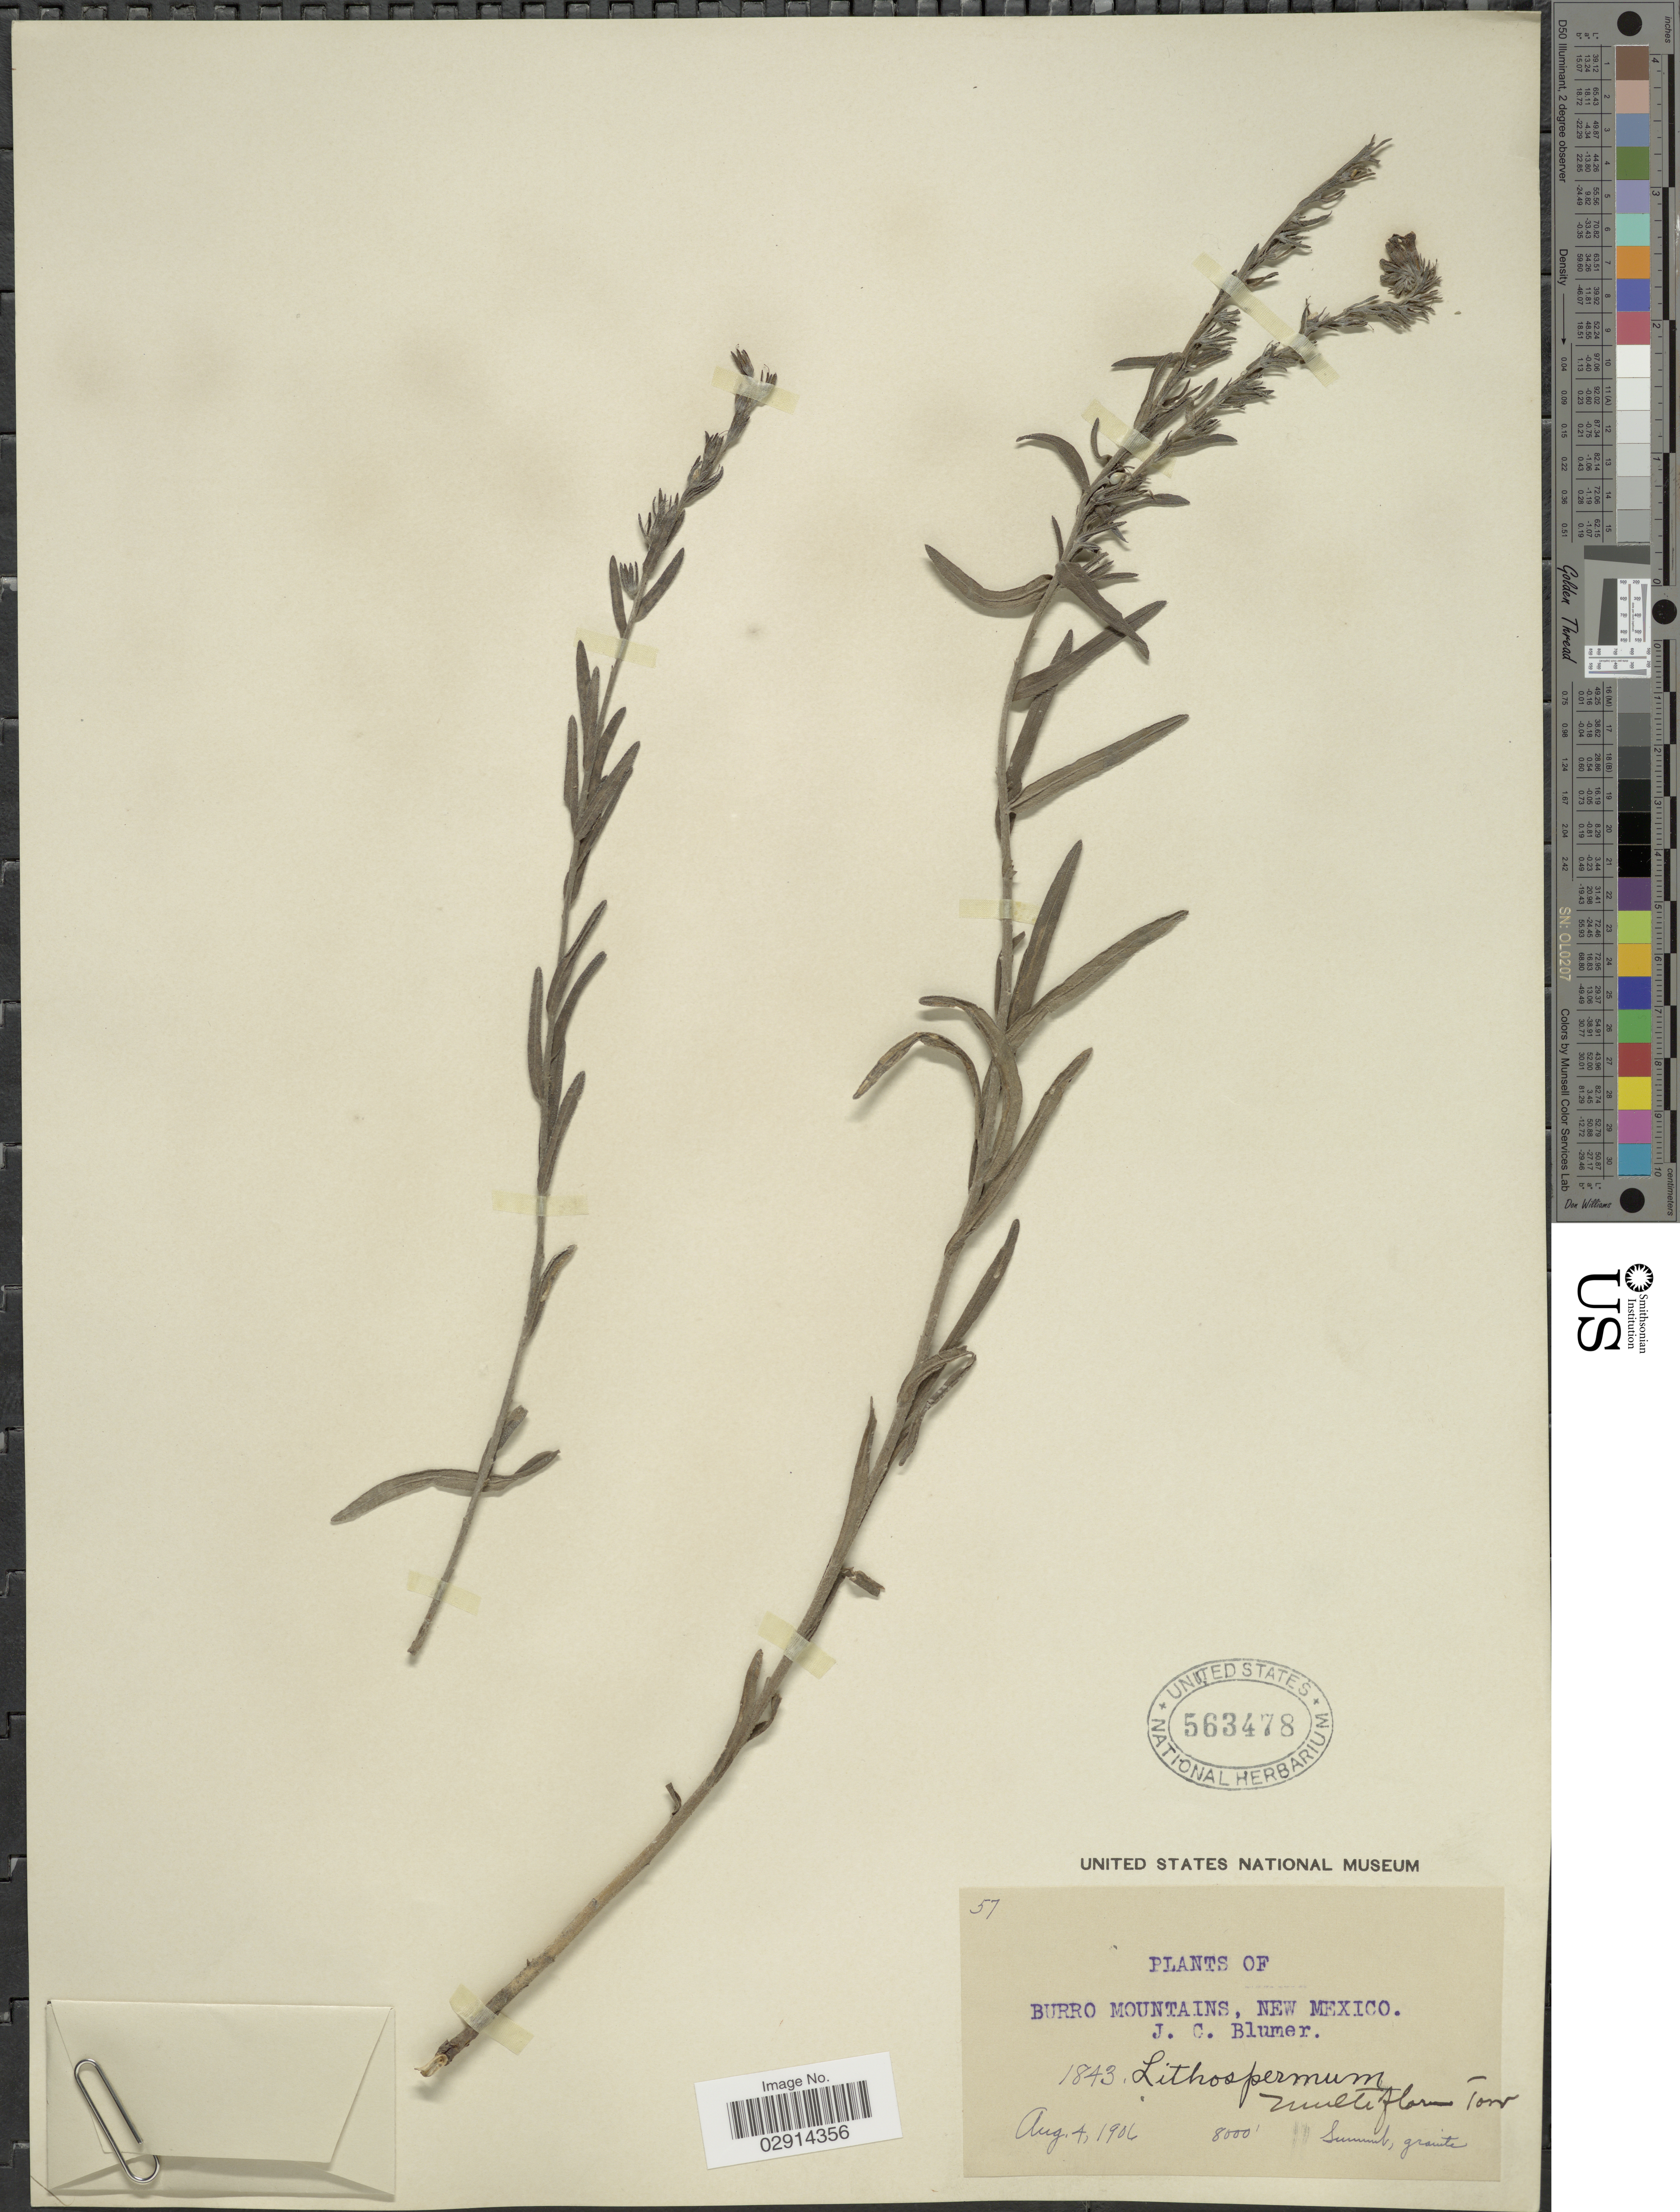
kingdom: Plantae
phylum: Tracheophyta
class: Magnoliopsida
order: Boraginales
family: Boraginaceae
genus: Lithospermum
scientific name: Lithospermum multiflorum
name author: Torr. ex A. Gray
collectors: J. C. Blumer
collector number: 57/1843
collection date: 1906-08-04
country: United States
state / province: New Mexico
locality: Burro Mountains.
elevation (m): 2438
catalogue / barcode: US 563478